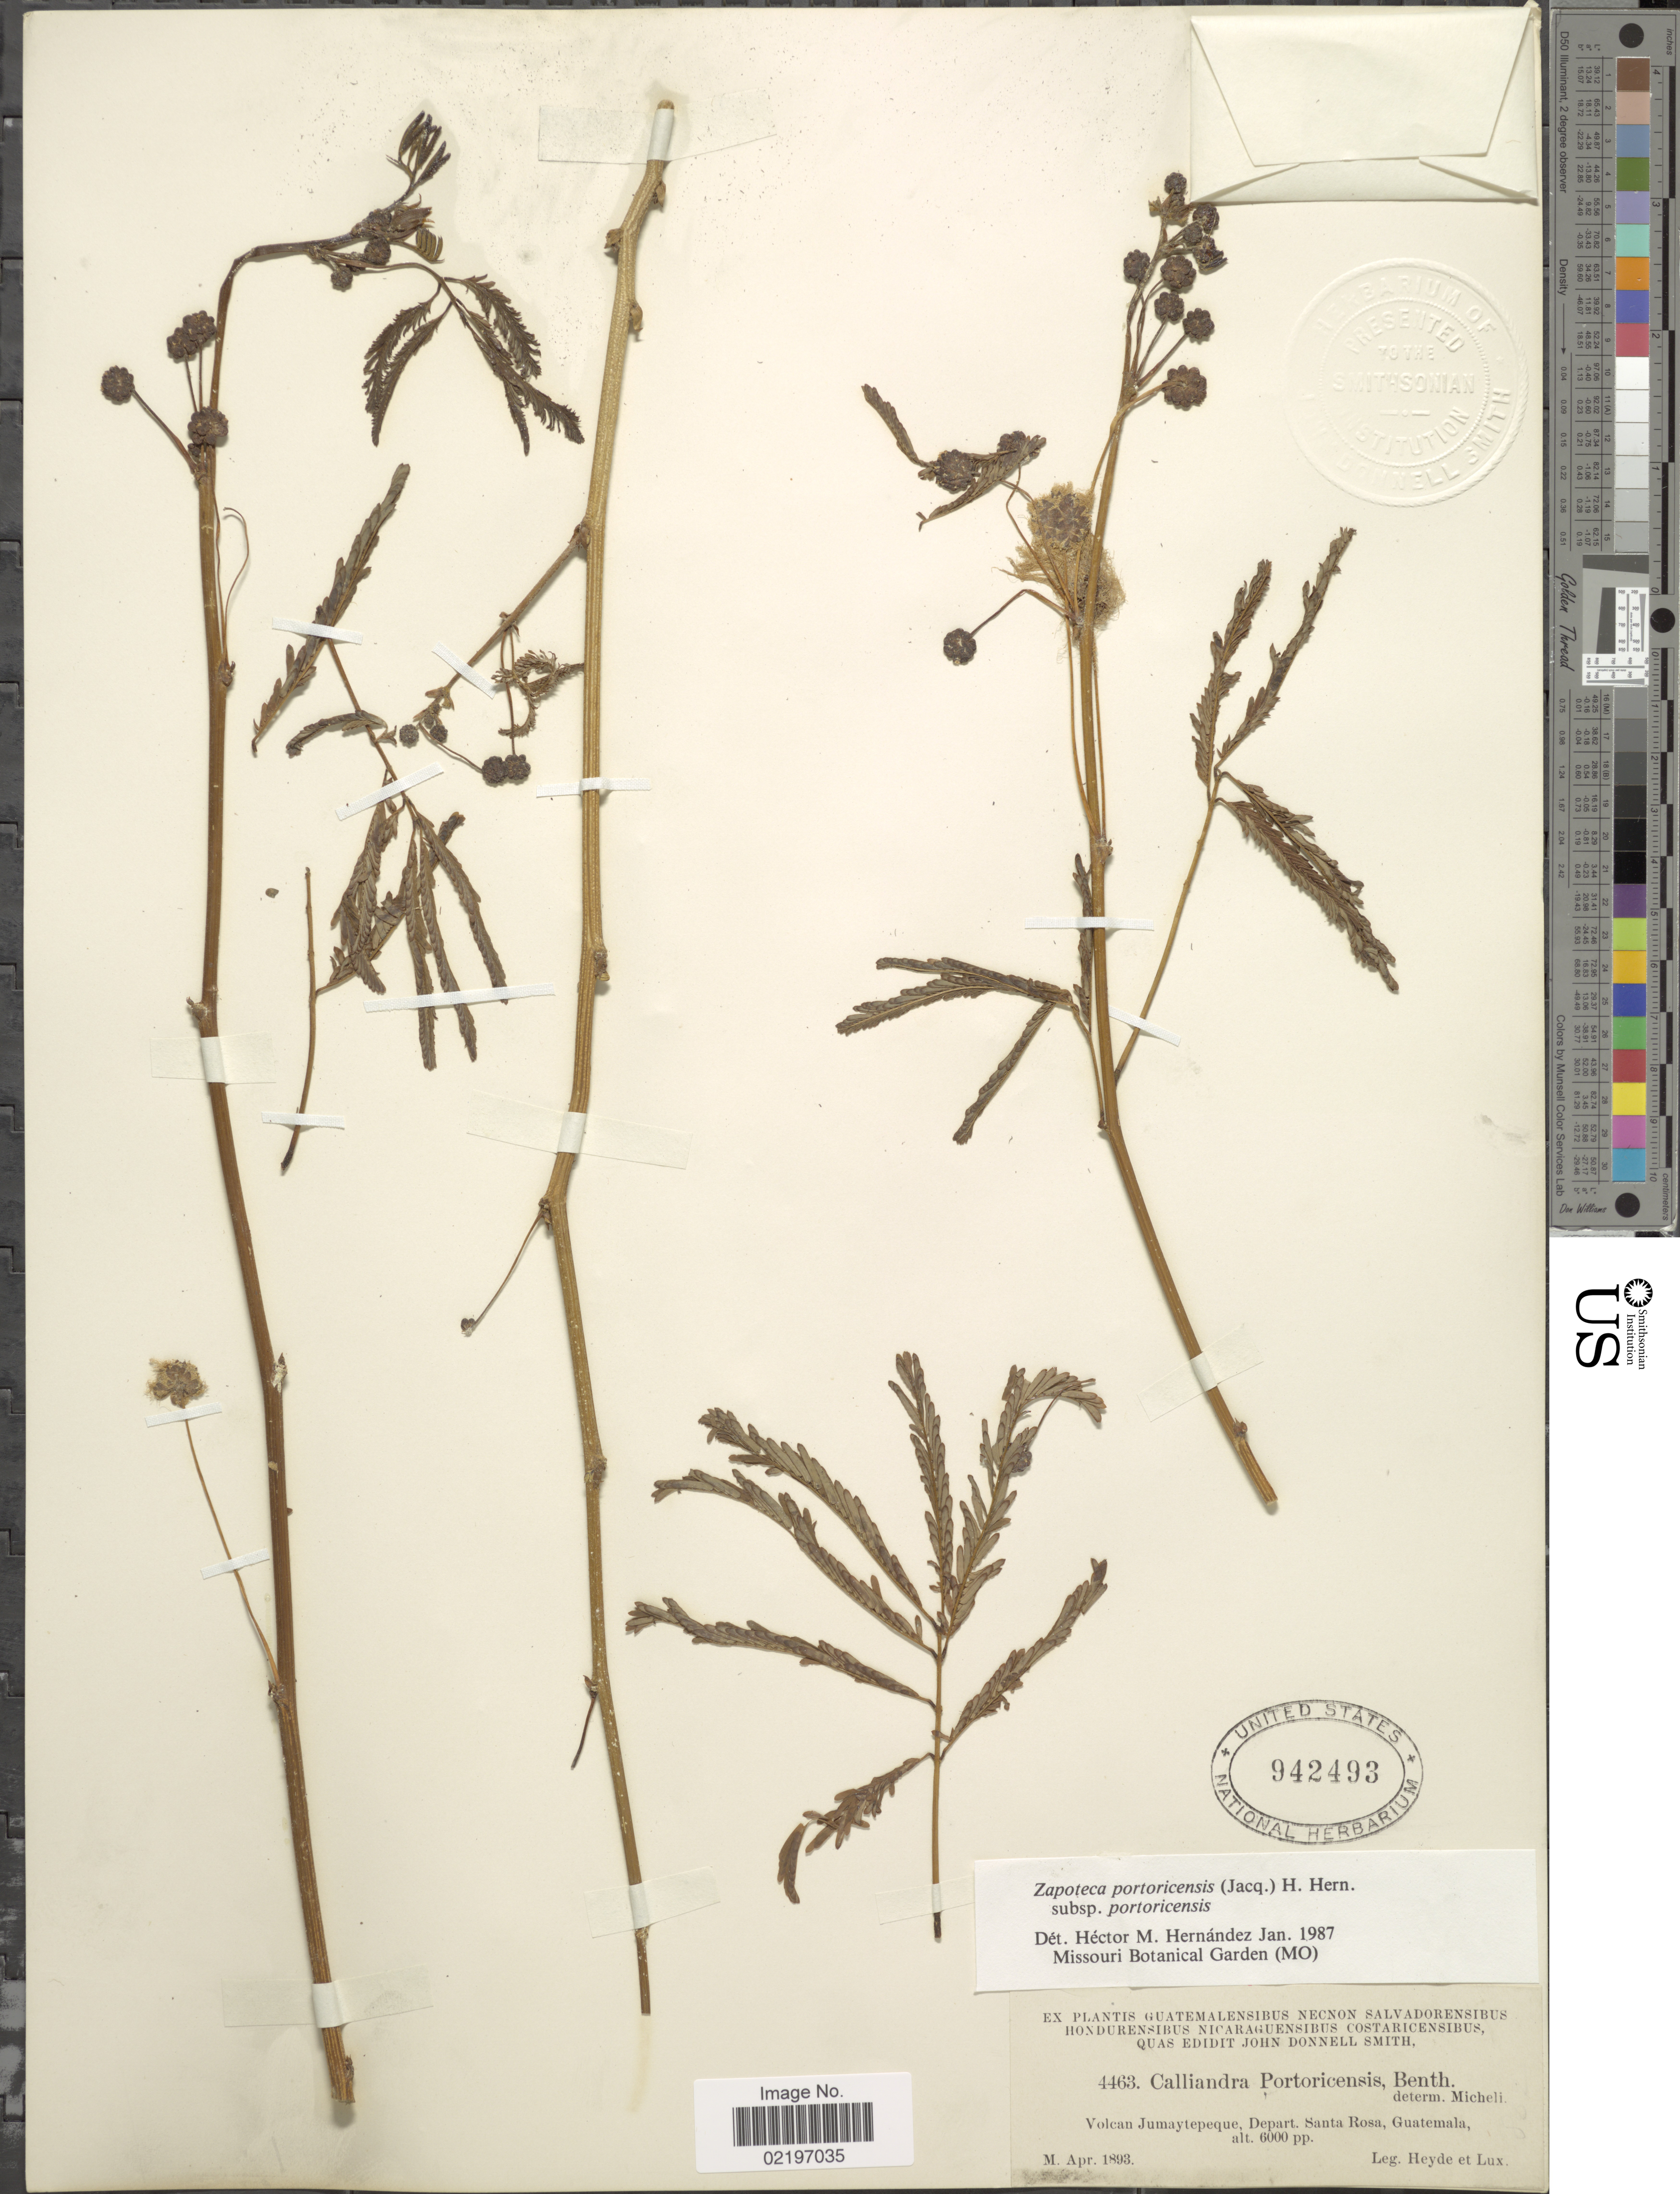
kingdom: Plantae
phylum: Tracheophyta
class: Magnoliopsida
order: Fabales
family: Fabaceae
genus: Zapoteca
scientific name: Zapoteca portoricensis subsp. portoricensis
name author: (Jacq.) H.M. Hern.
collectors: Heyde & Lux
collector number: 4463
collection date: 1893-04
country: Guatemala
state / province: Santa Rosa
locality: Volcan Jumaytepeque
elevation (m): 1829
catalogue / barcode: US 942493